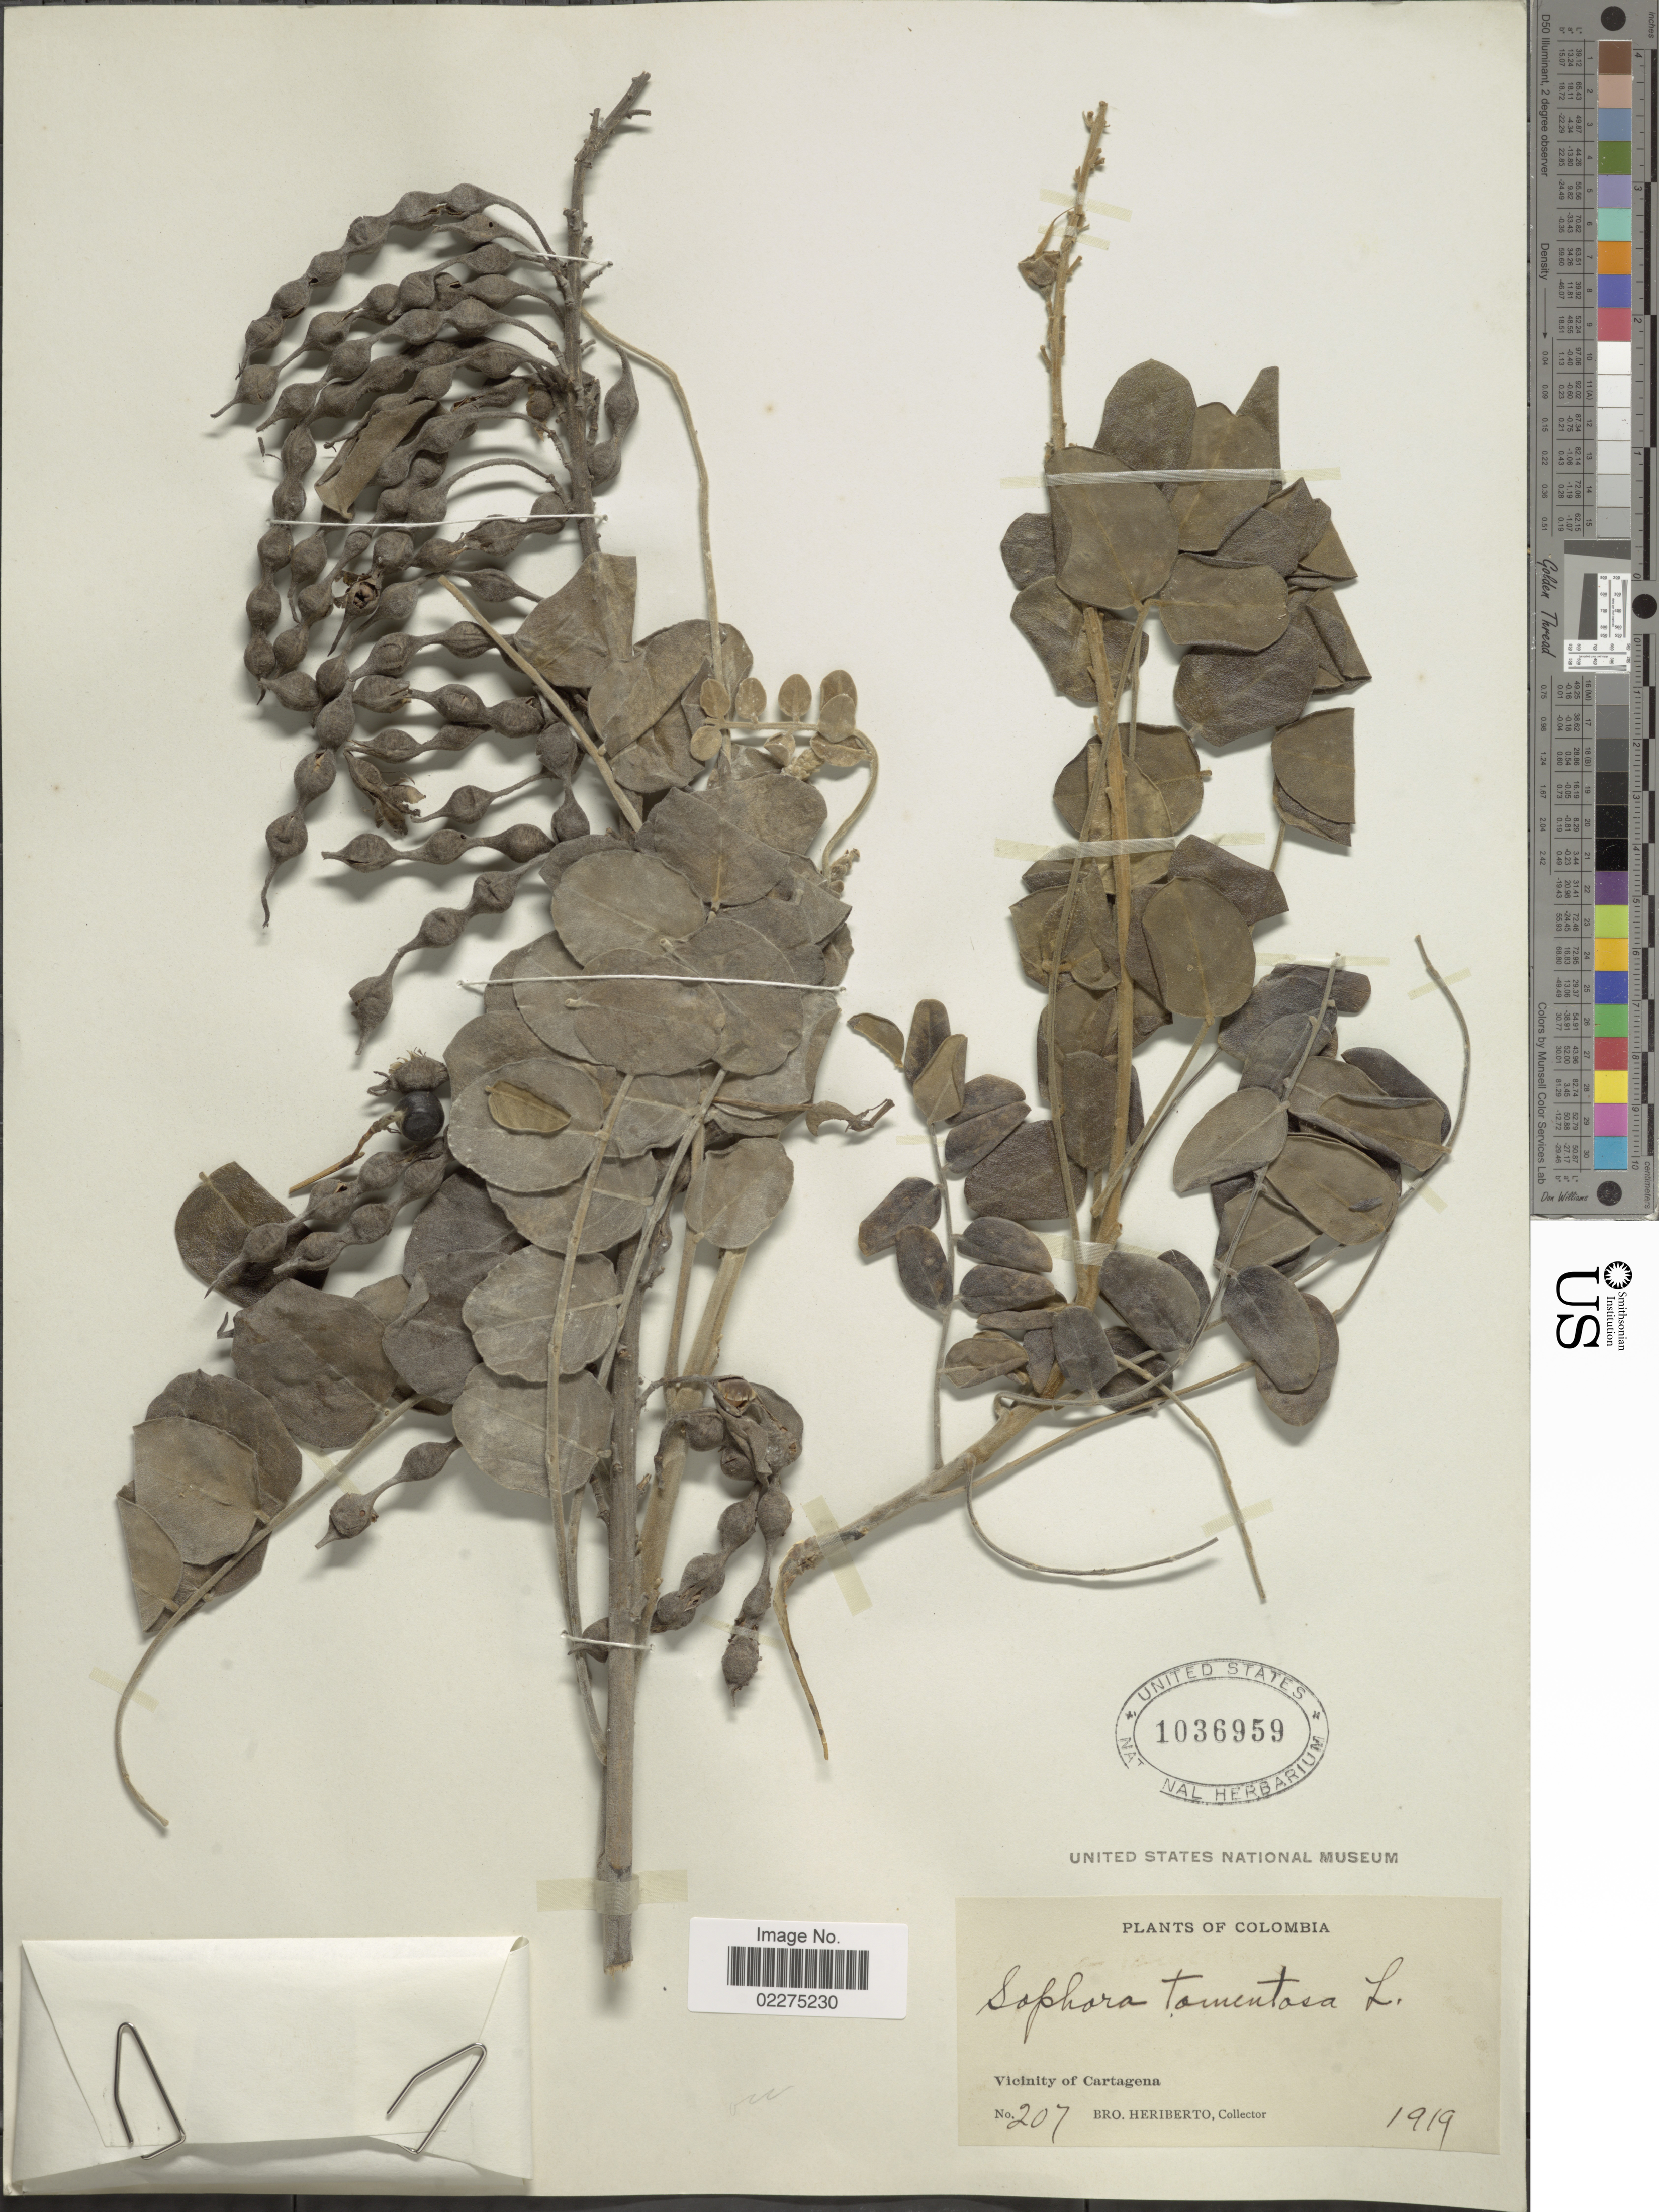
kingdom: Plantae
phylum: Tracheophyta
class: Magnoliopsida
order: Fabales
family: Fabaceae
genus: Sophora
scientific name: Sophora tomentosa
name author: L.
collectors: B. Heriberto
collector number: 207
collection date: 1919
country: Colombia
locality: Vicinity of Cartagena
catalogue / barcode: US 1036959